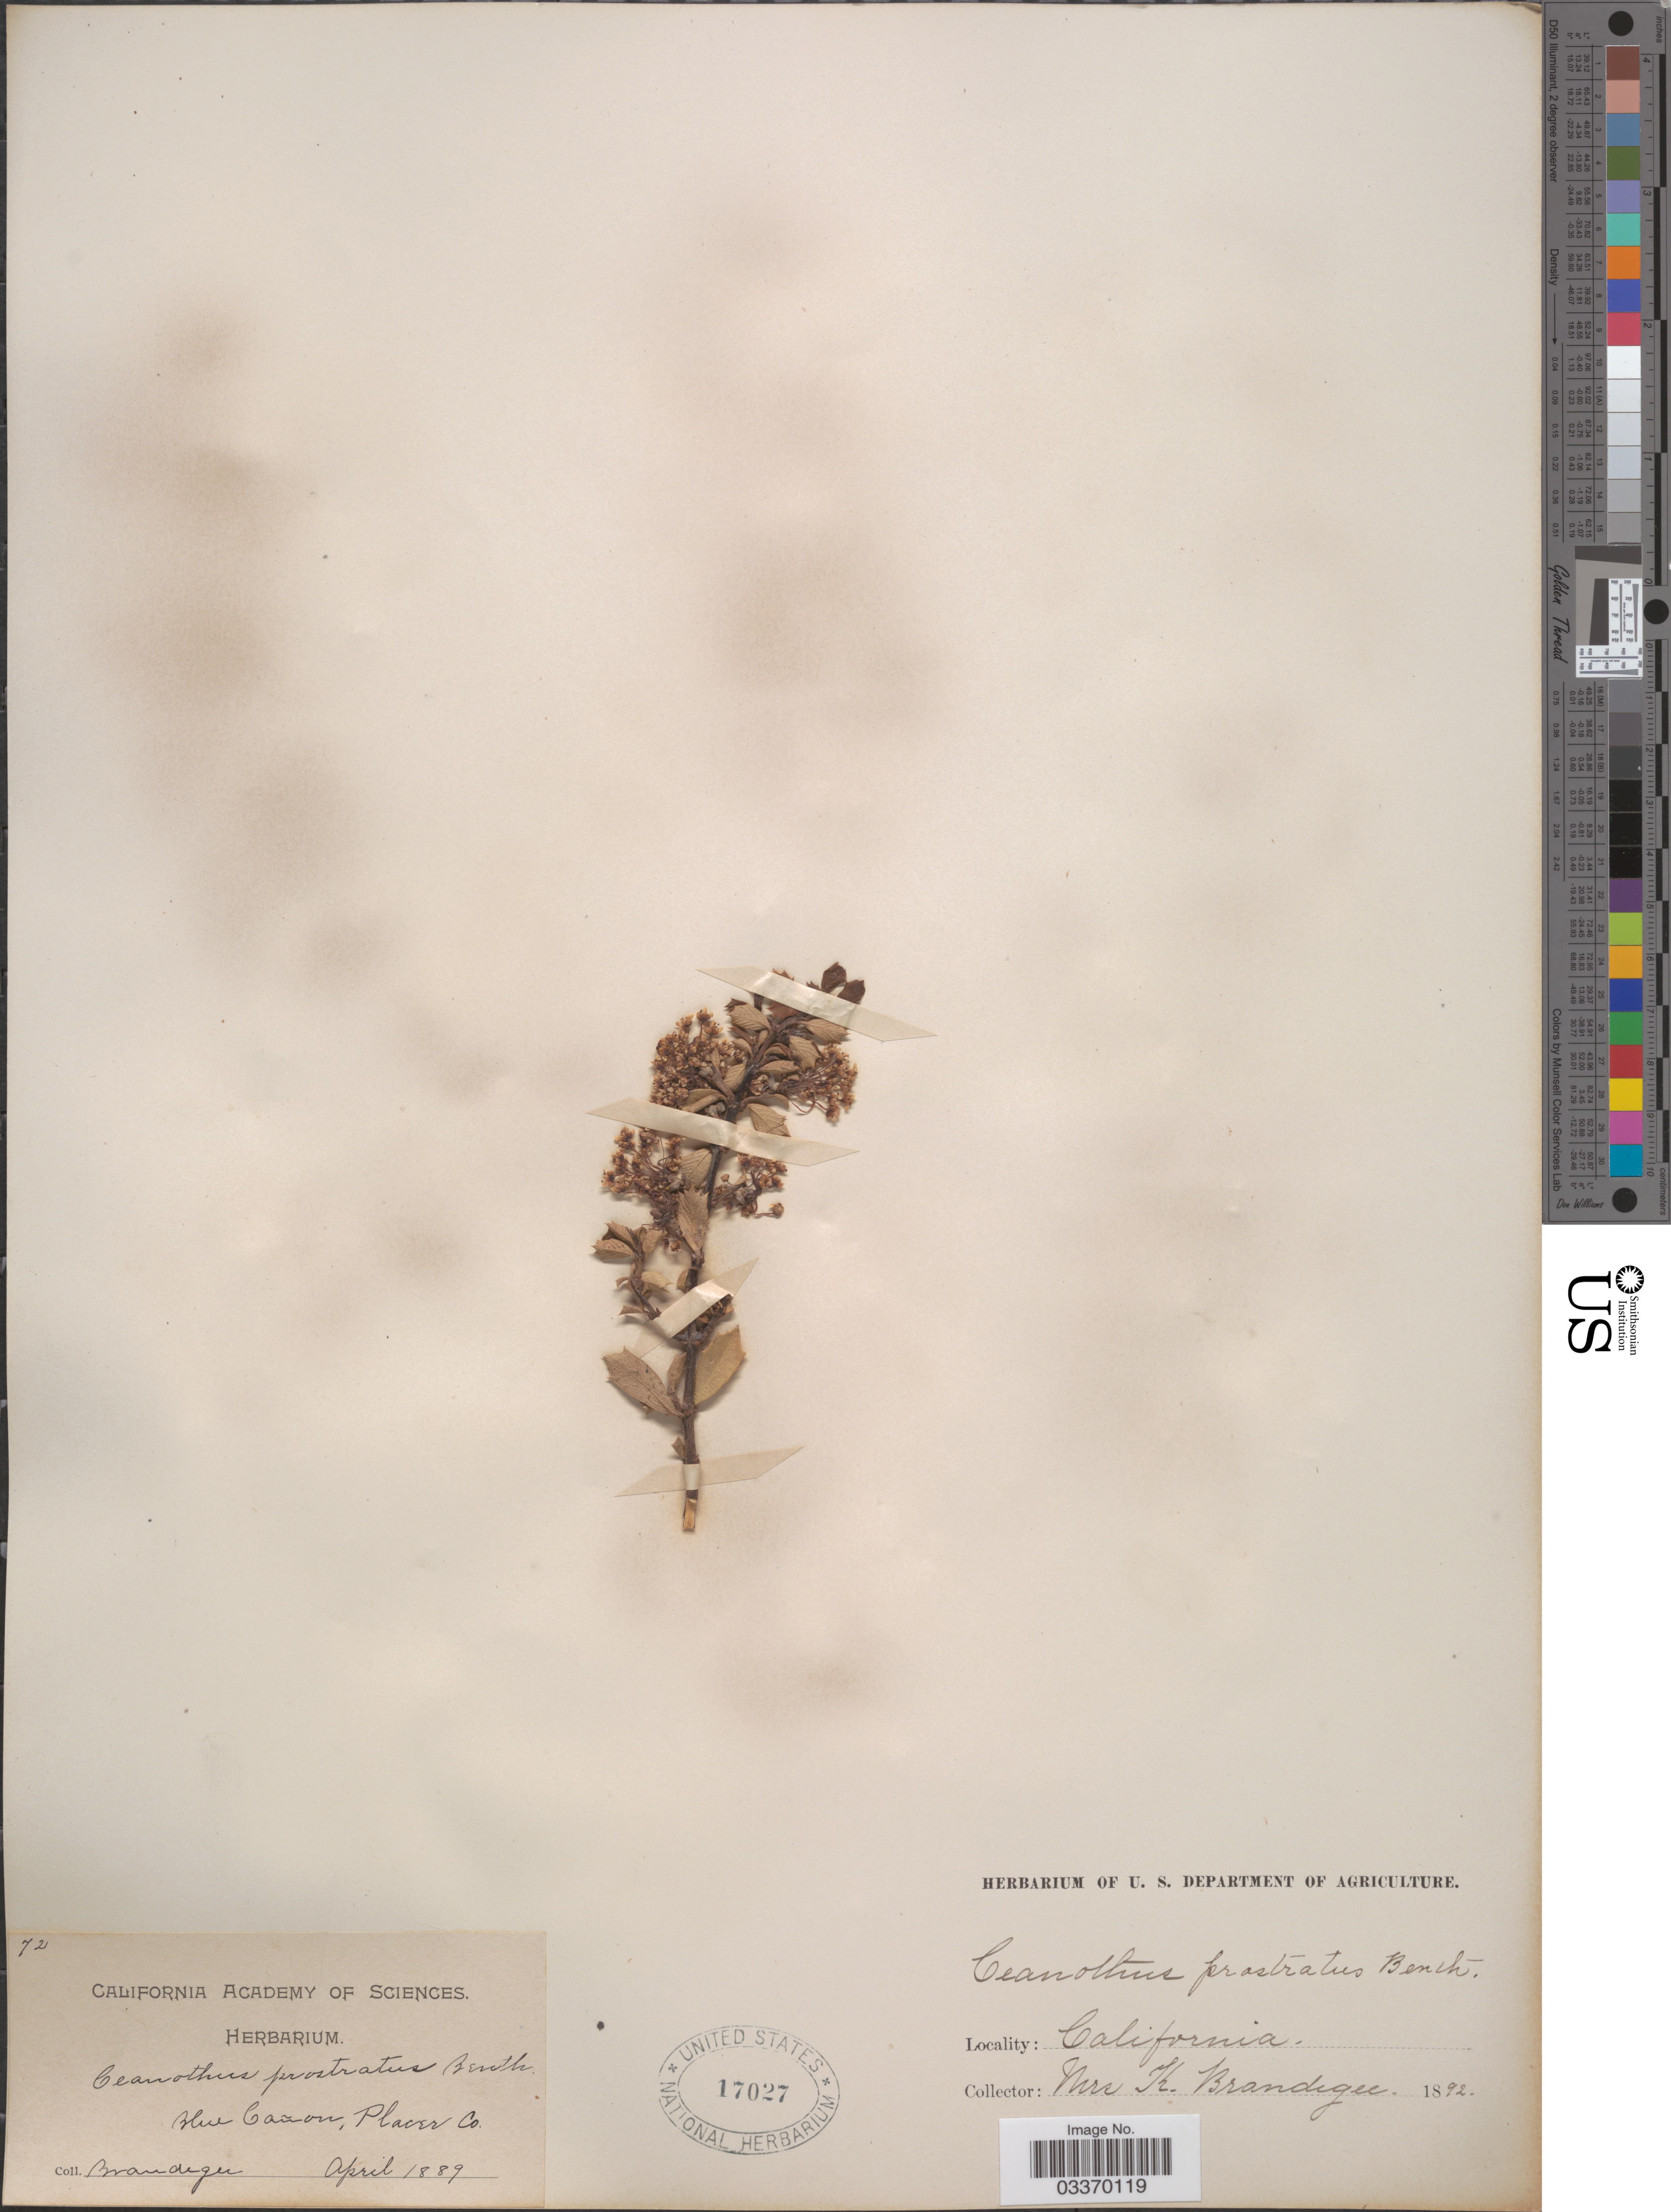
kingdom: Plantae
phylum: Tracheophyta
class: Magnoliopsida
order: Rosales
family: Rhamnaceae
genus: Ceanothus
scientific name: Ceanothus prostratus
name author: Benth.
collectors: K. Brandegee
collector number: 72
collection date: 1889-04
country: United States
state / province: California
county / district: Placer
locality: Blue Cañon, Placer Co.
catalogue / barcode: US 17027